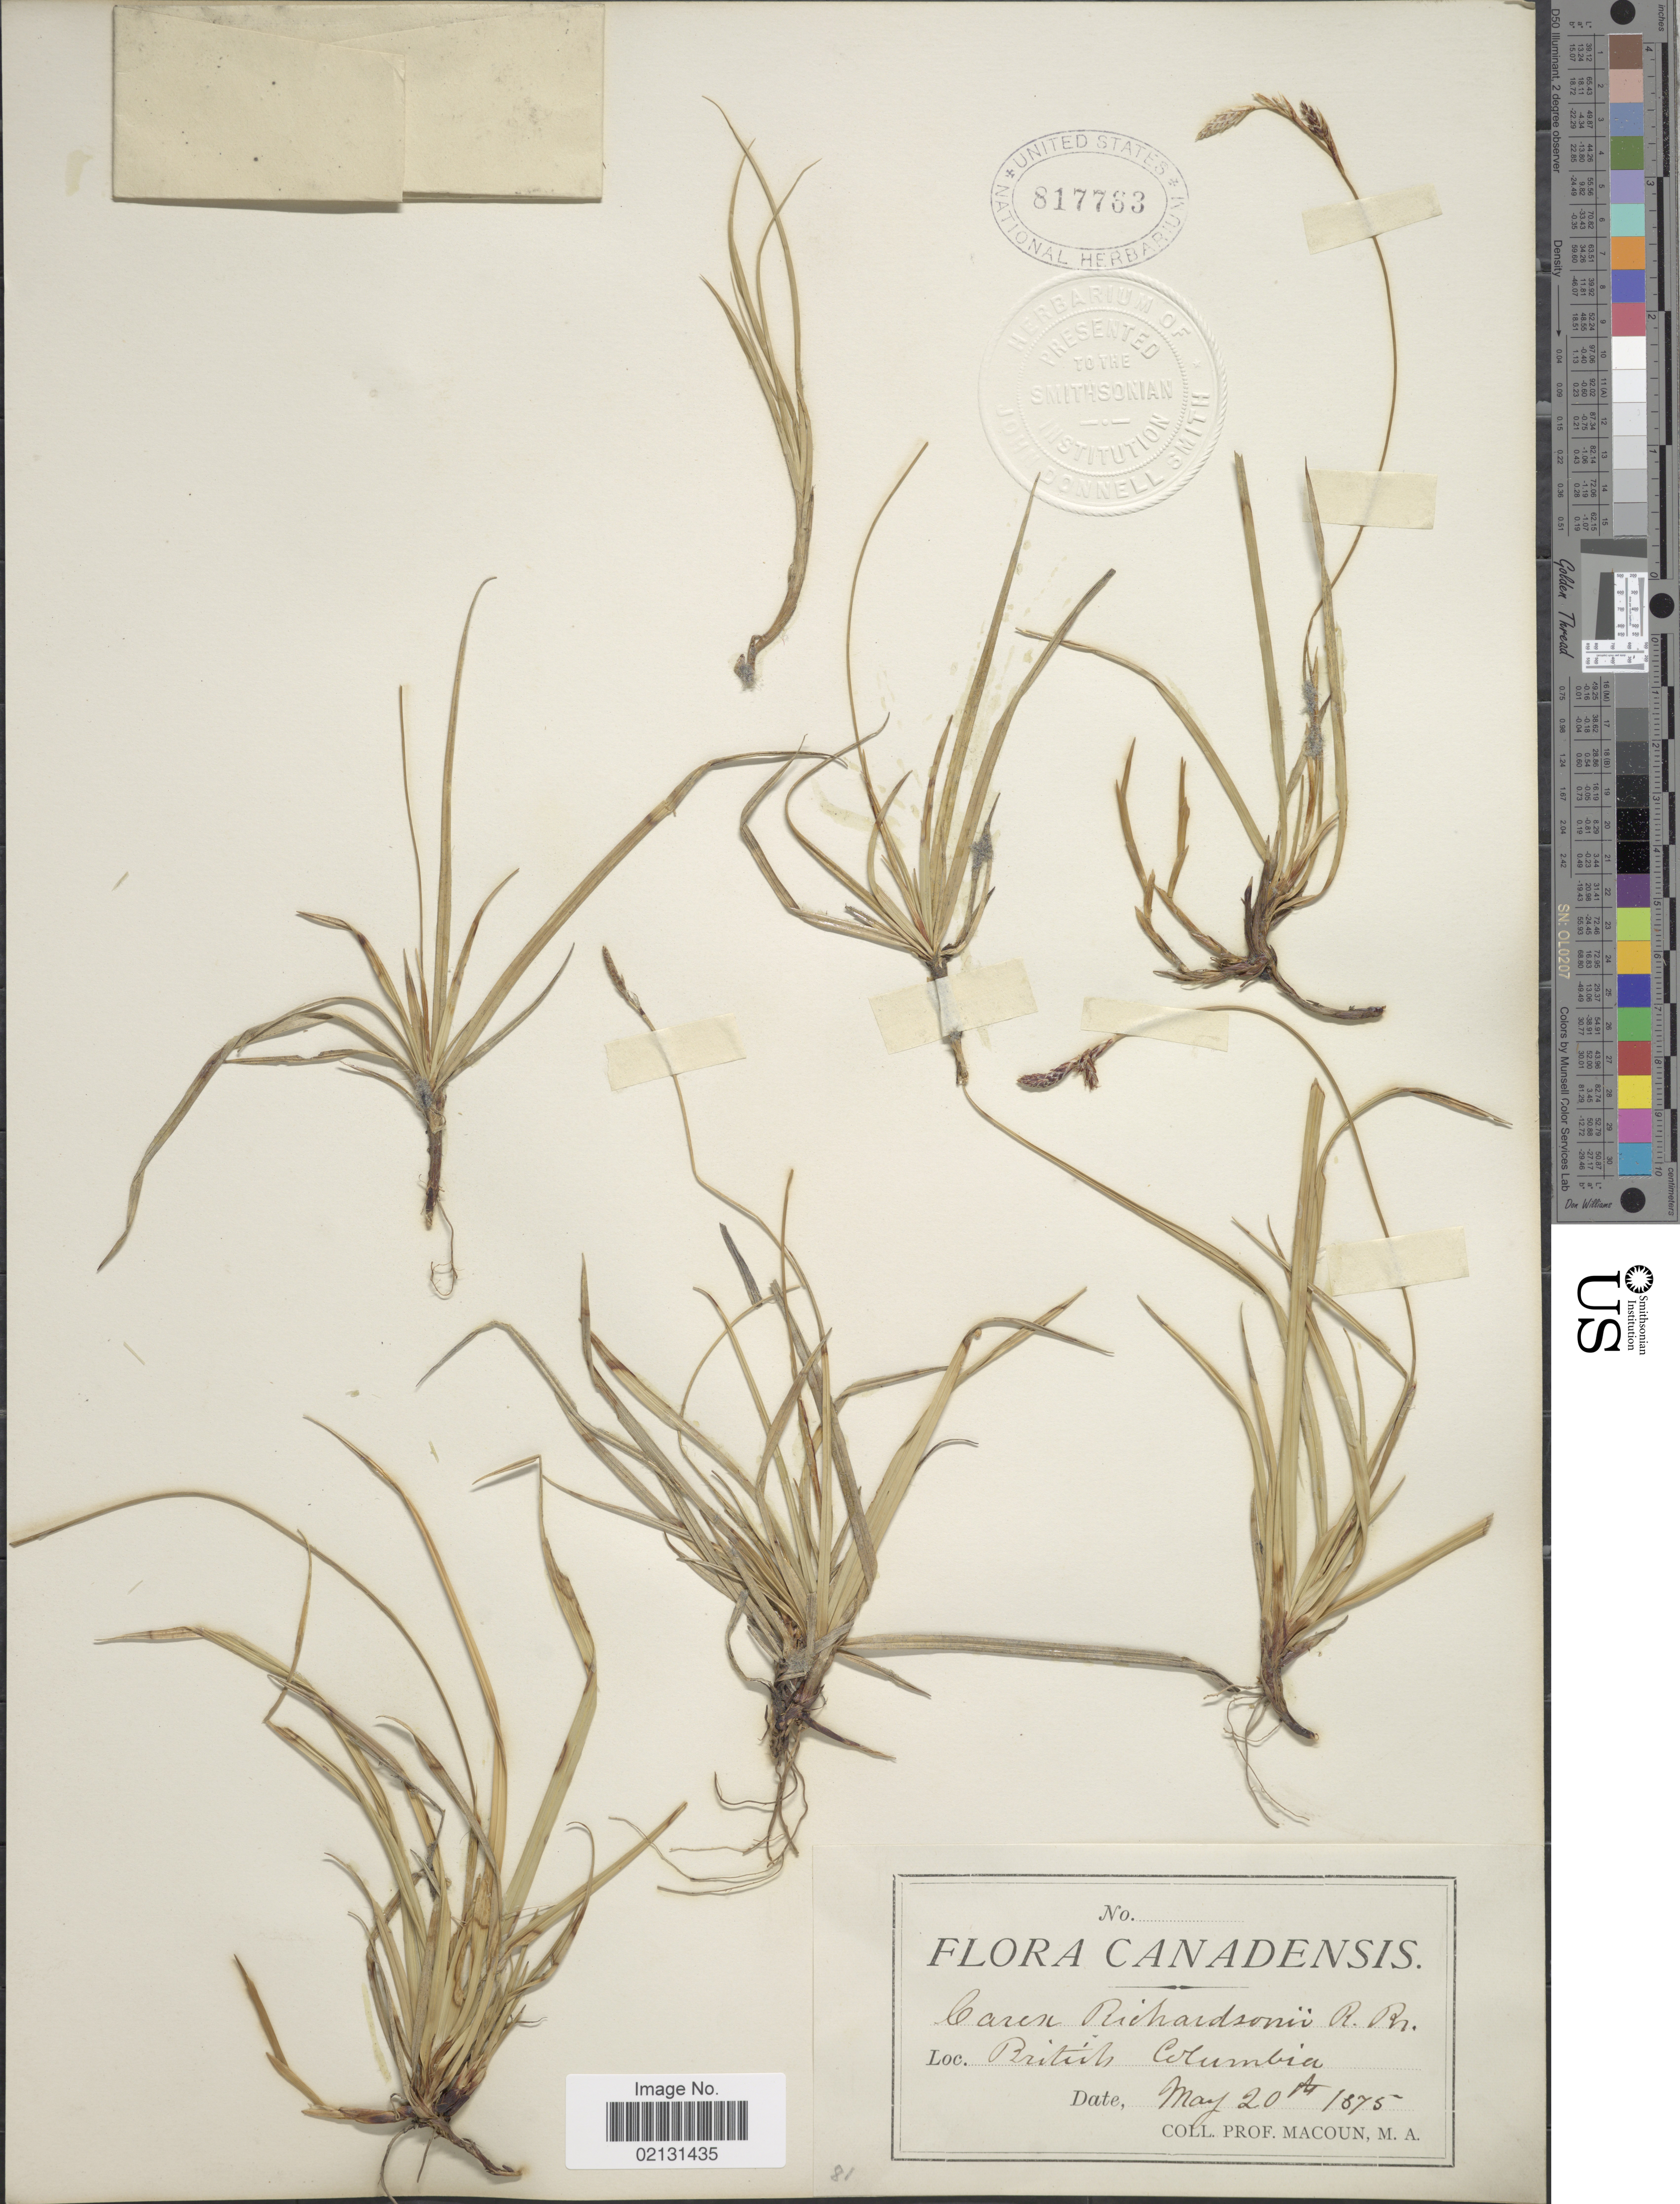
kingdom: Plantae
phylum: Tracheophyta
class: Liliopsida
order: Poales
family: Cyperaceae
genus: Carex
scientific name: Carex richardsonii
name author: R. Br.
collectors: M. Macoun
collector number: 81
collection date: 1875-05-20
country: Canada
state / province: British Columbia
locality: Canadensis.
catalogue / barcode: US 817763